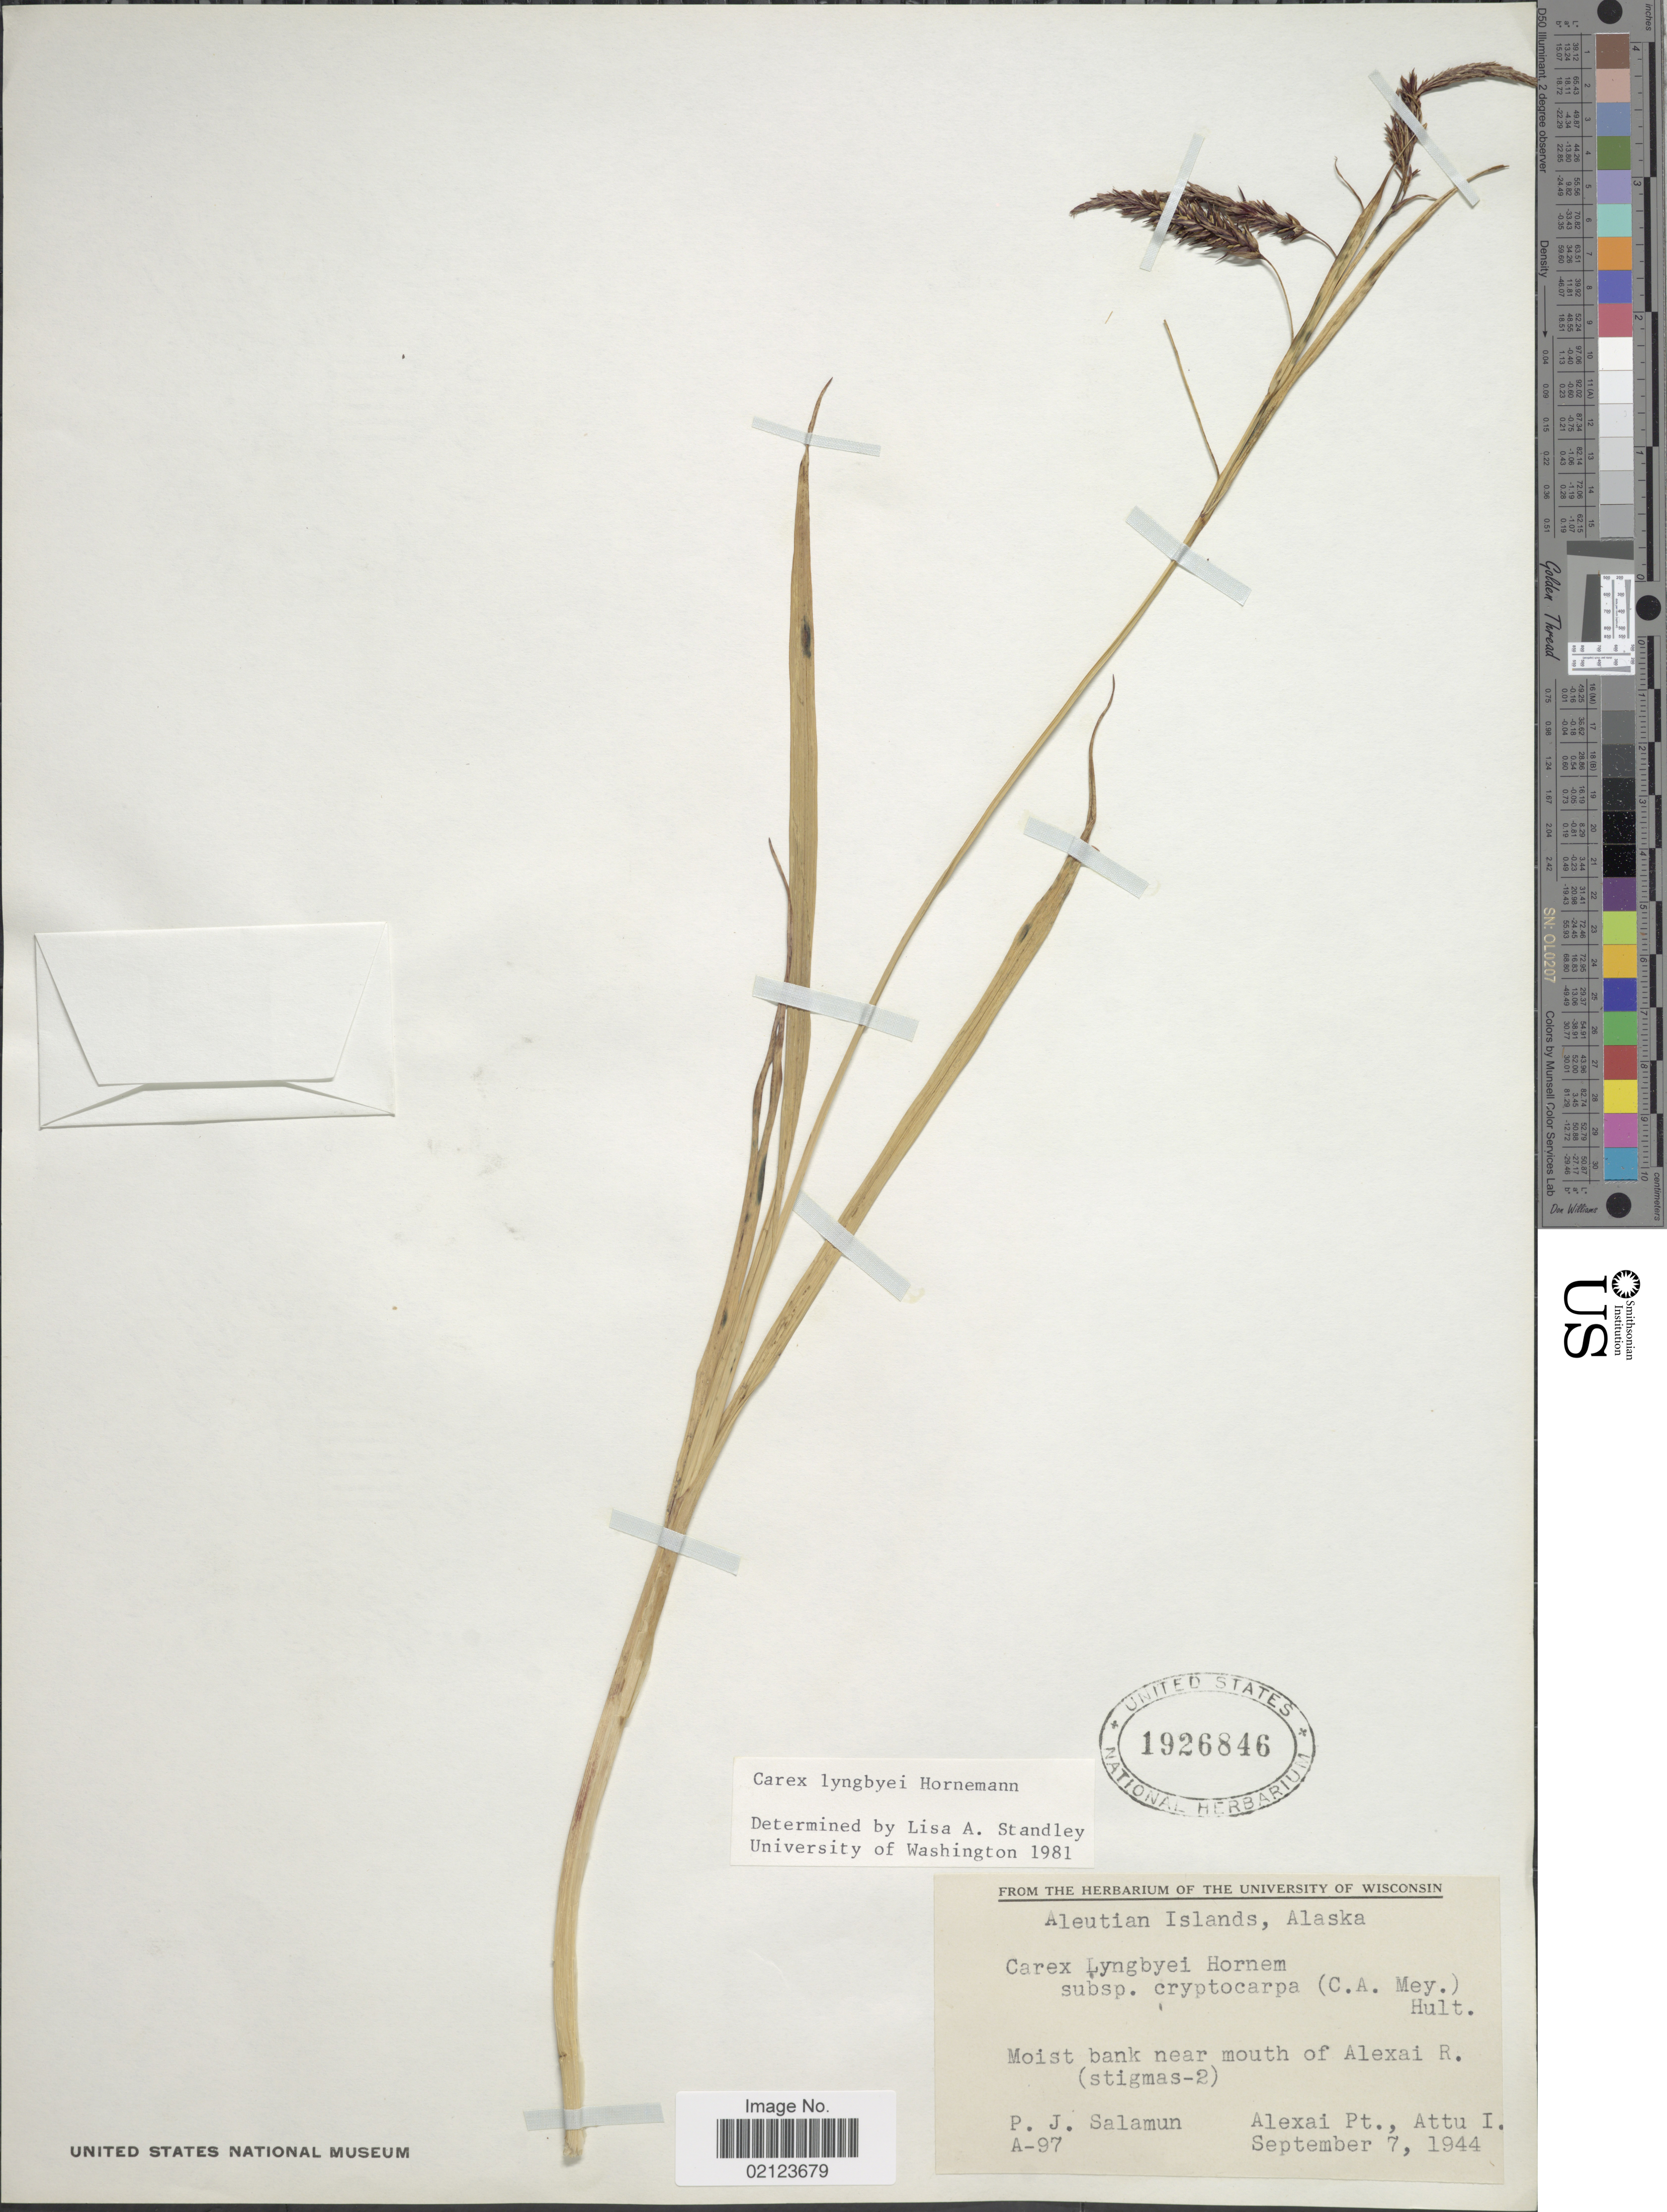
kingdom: Plantae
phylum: Tracheophyta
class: Liliopsida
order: Poales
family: Cyperaceae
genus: Carex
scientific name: Carex lyngbyei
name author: Hornem.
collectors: P. Salamun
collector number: A-97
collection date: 1944-09-07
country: United States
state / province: Alaska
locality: Aleutian Islands, Alaska. Moist bank near mouth of Alexai R. 9stigmas-2). Alexai Pt., Attu I.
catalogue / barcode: US 1926846